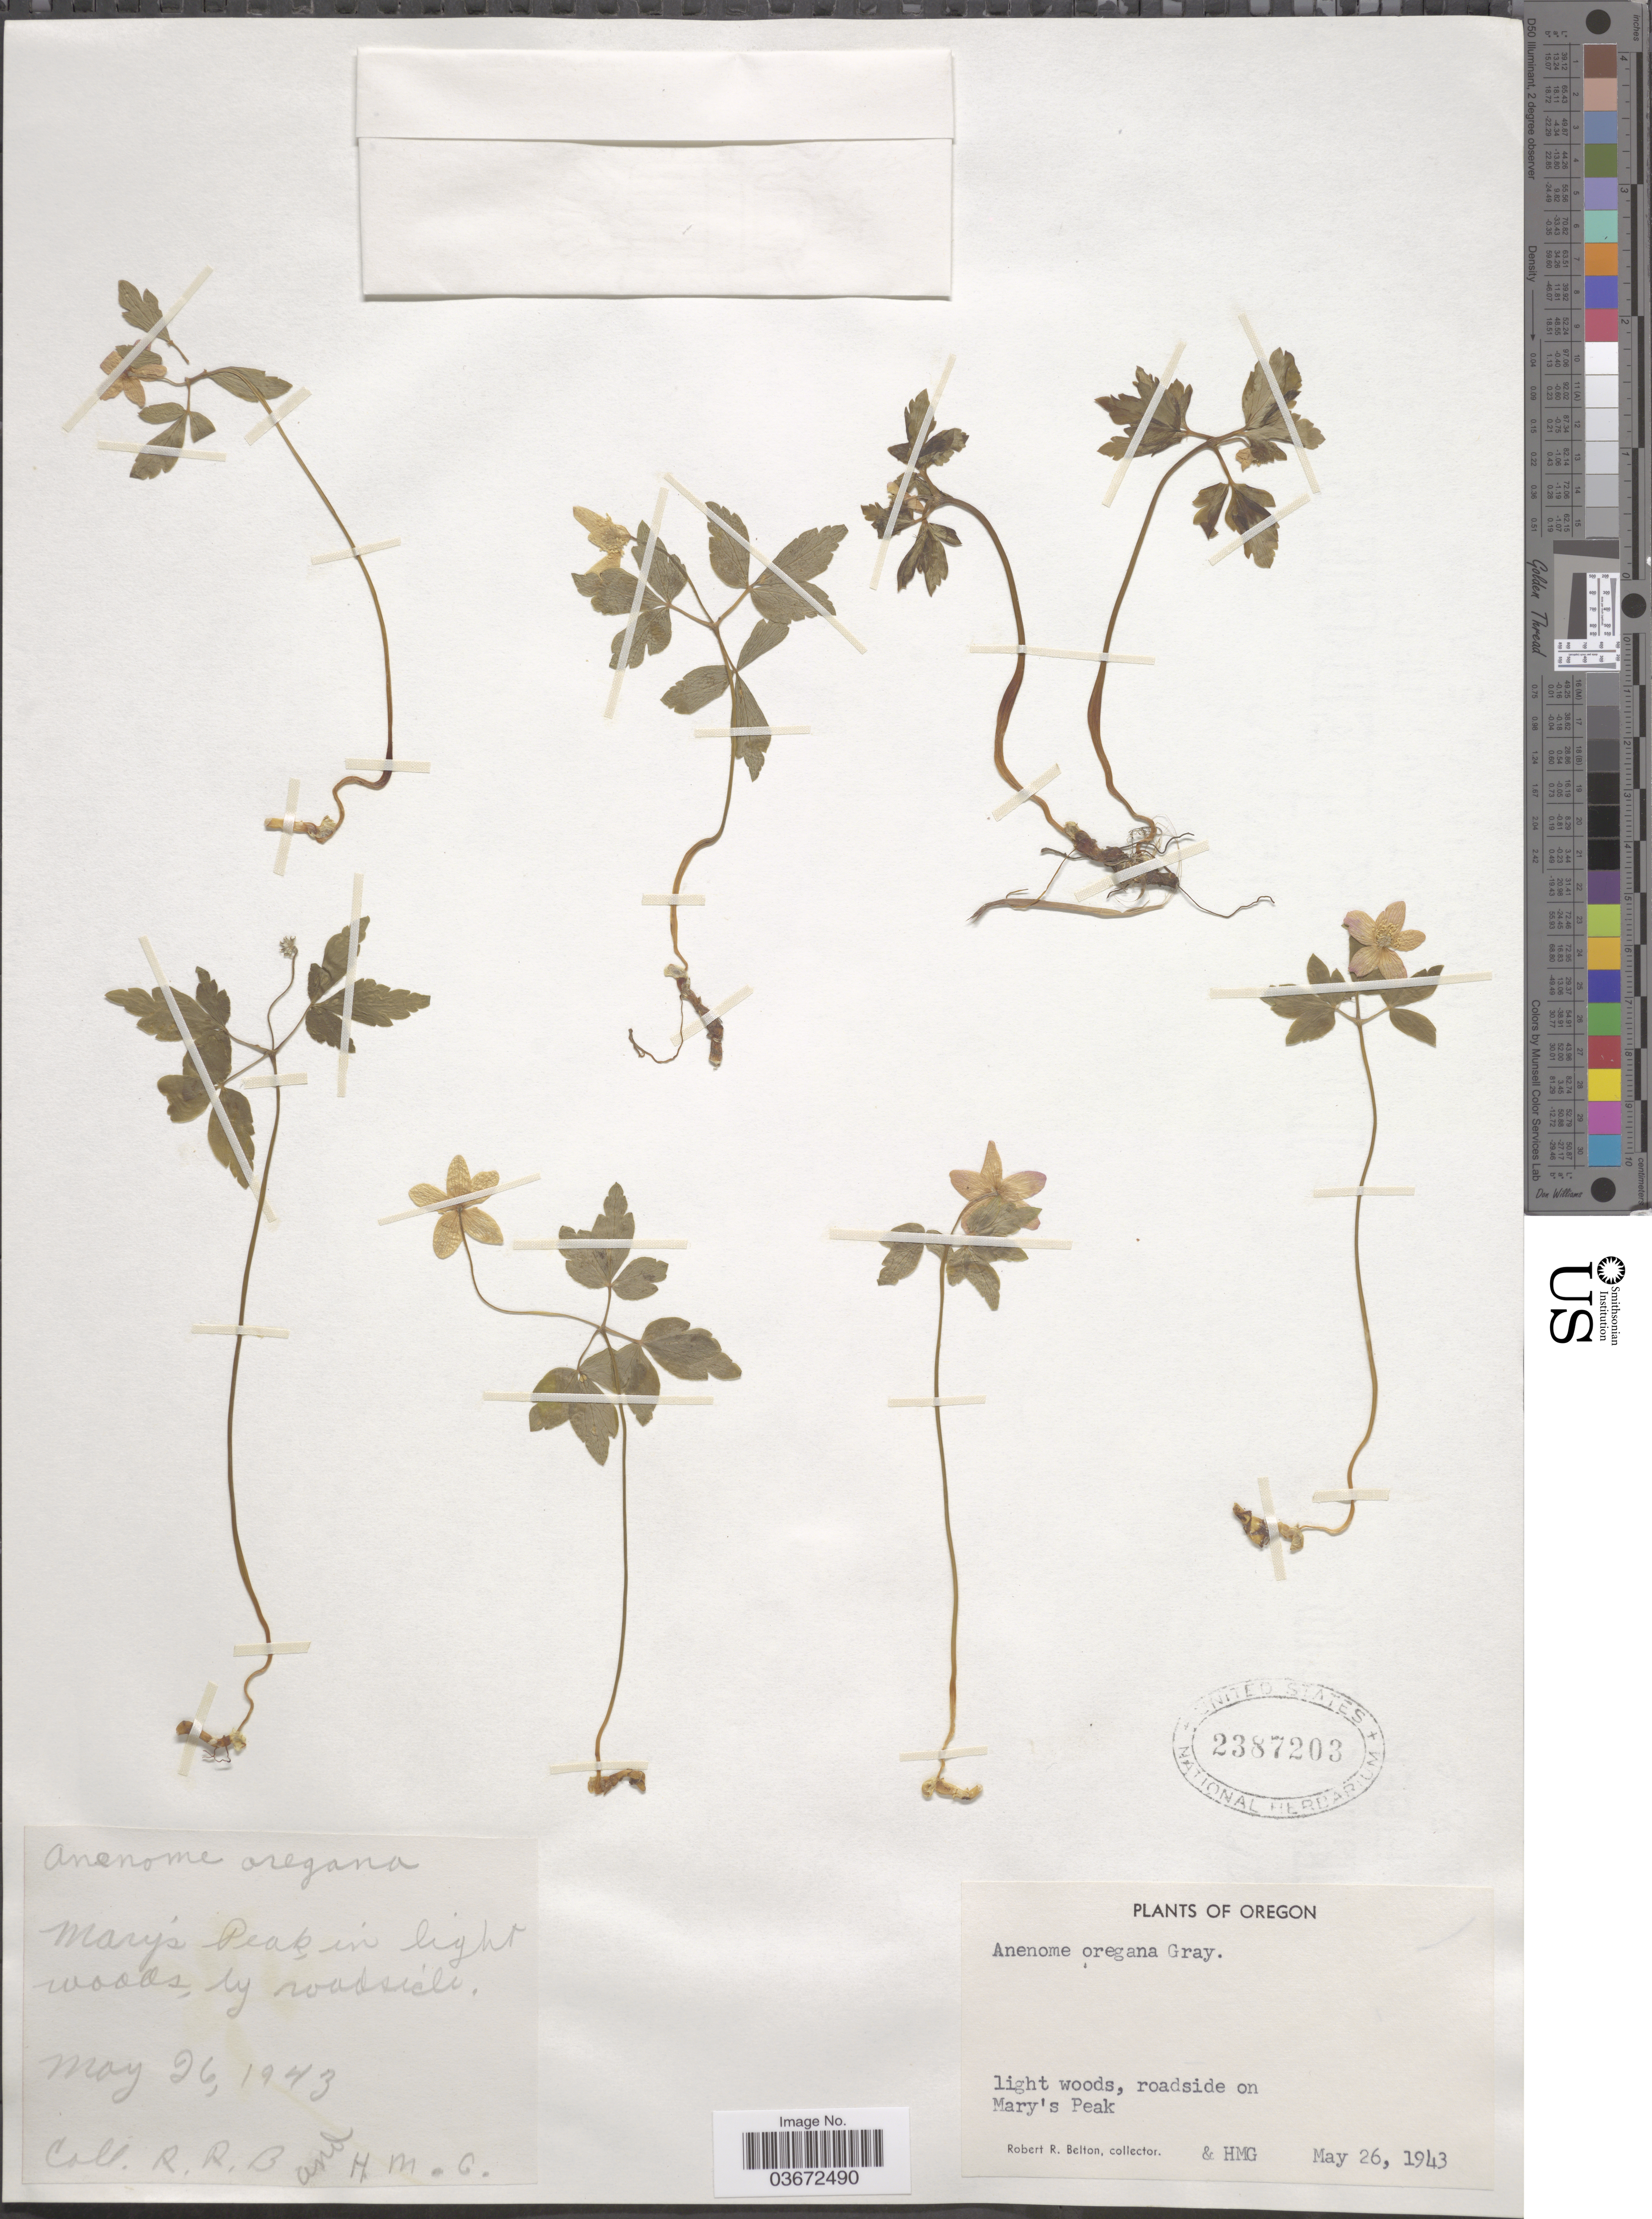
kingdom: Plantae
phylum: Tracheophyta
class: Magnoliopsida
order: Ranunculales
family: Ranunculaceae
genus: Anemone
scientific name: Anemone oregana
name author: A. Gray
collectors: R. Belton & H. M. G.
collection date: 1943-05-26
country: United States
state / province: Oregon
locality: Mary's Peak.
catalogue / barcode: US 2387203